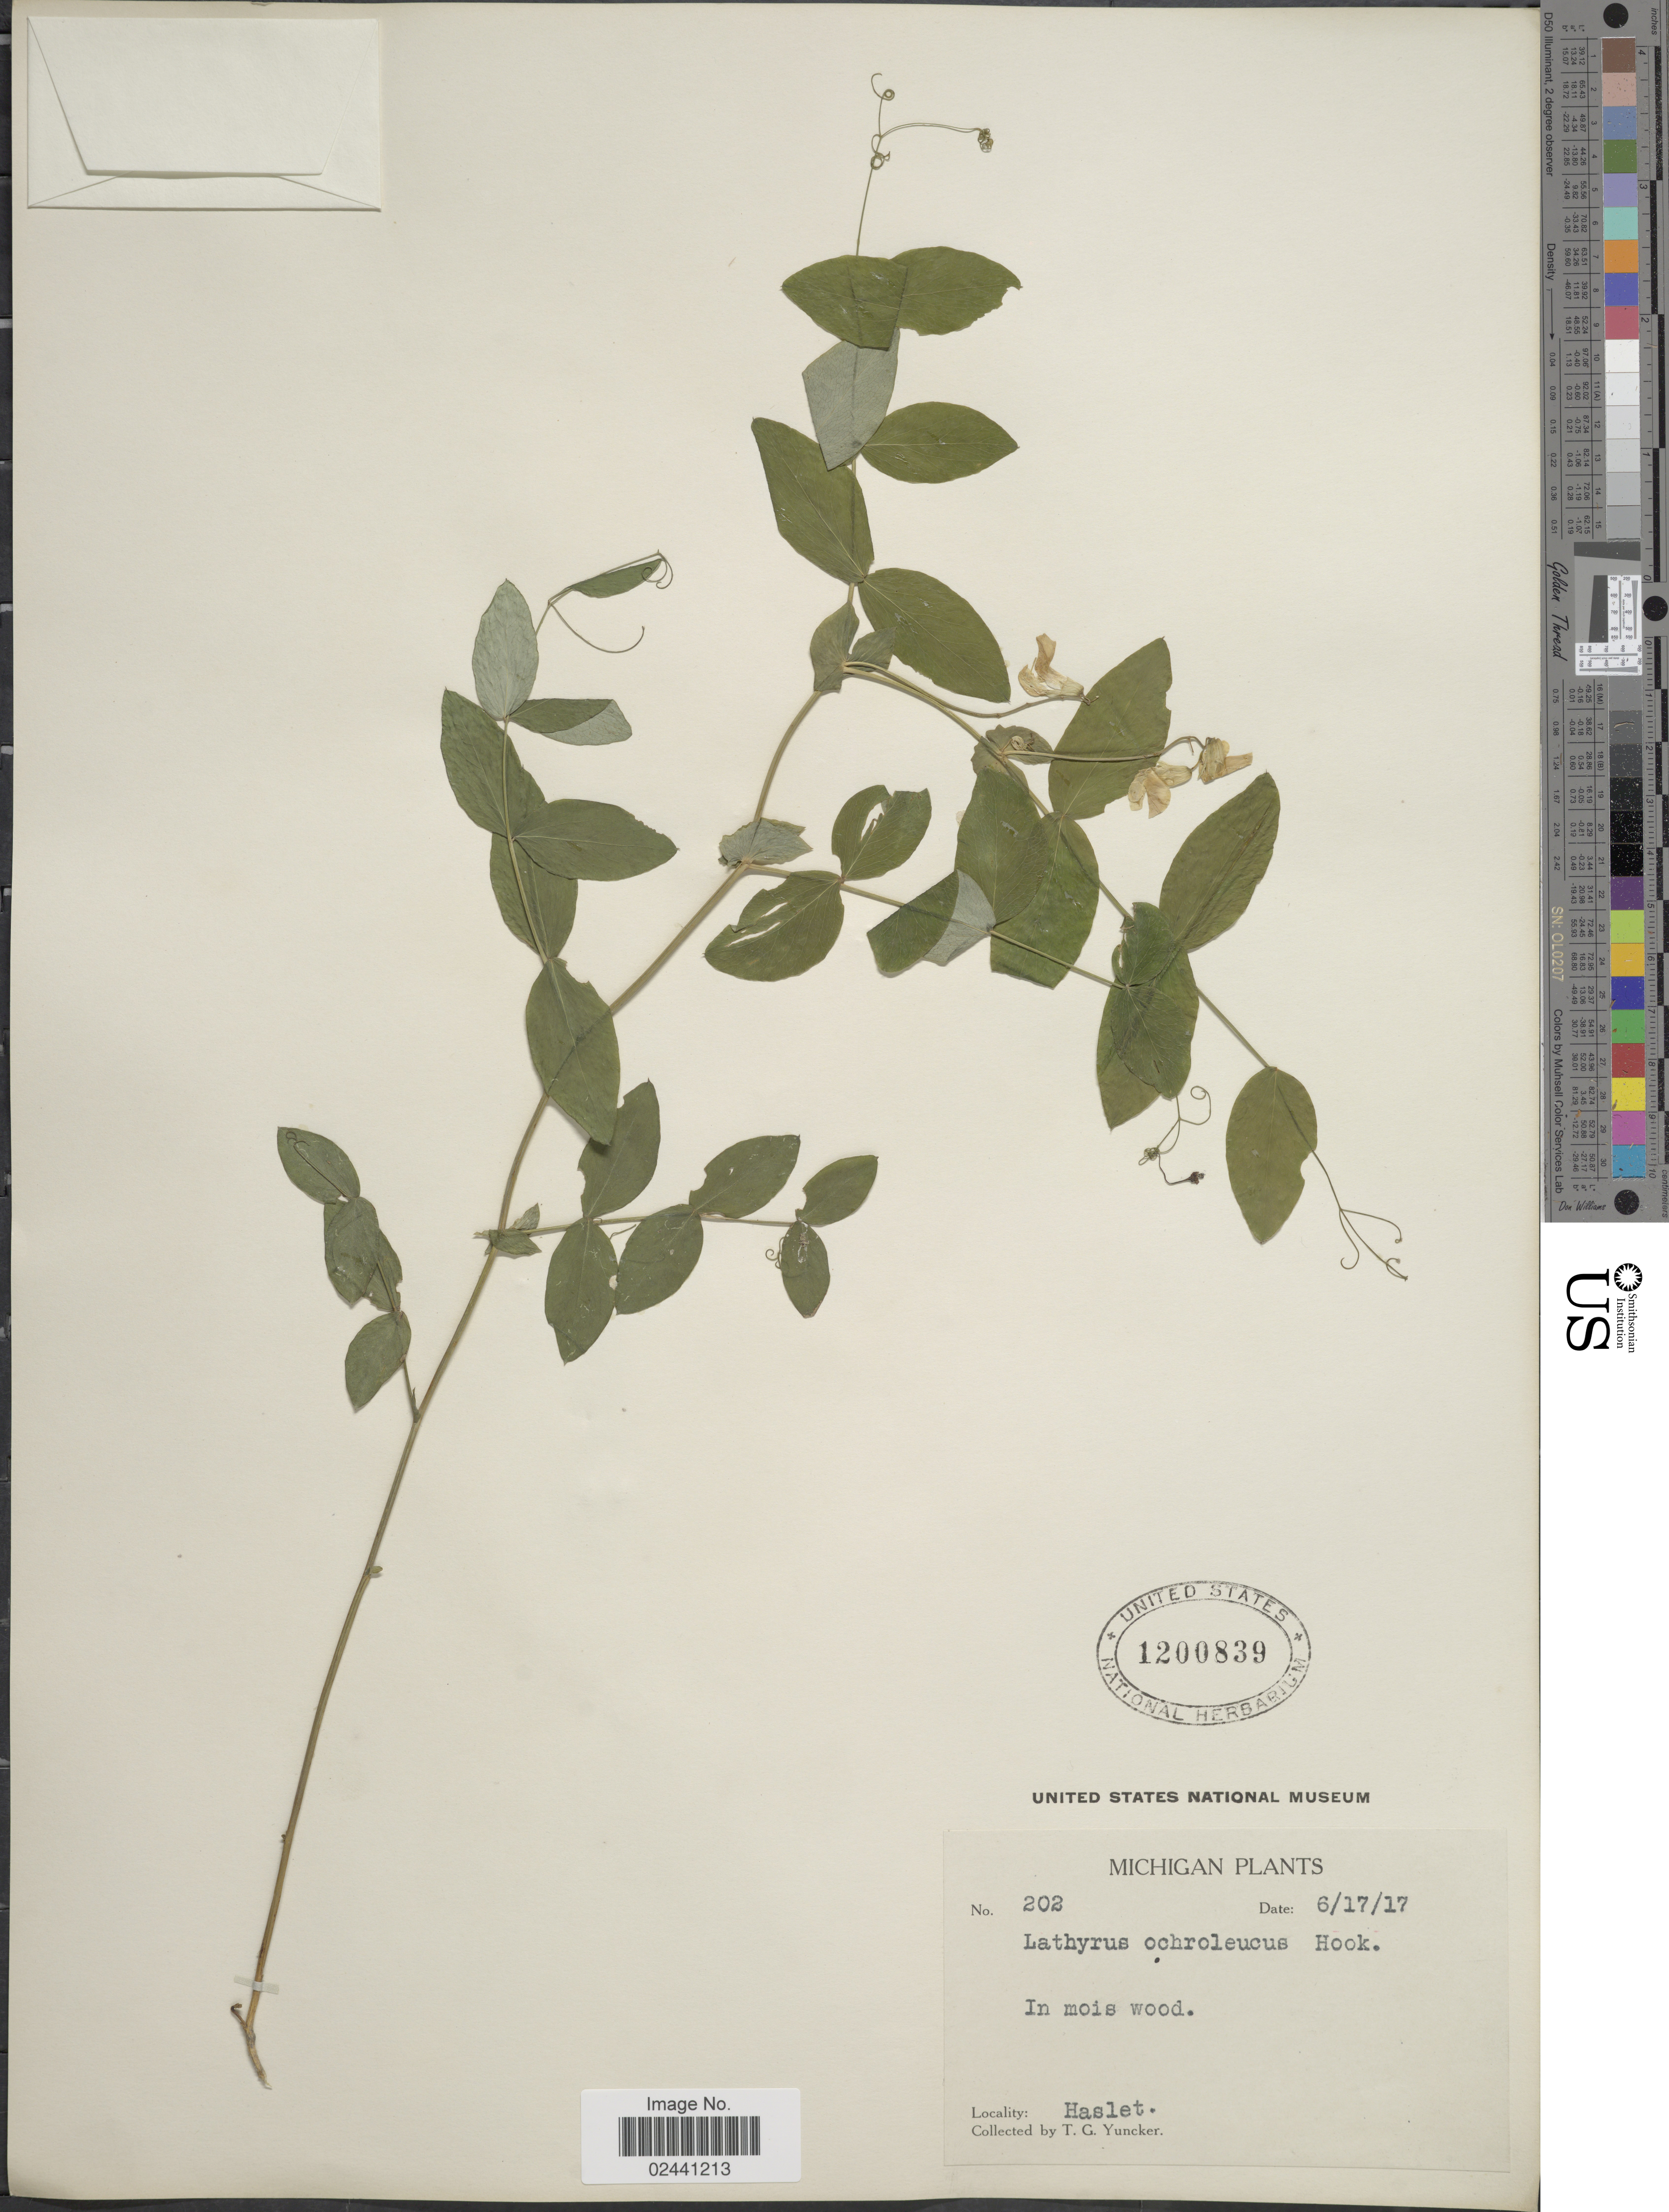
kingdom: Plantae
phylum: Tracheophyta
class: Magnoliopsida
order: Fabales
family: Fabaceae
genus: Lathyrus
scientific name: Lathyrus ochroleucus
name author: Hook.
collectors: T. G. Yuncker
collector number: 202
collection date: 1917-06-17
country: United States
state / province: Michigan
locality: Haslet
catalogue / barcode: US 1200839